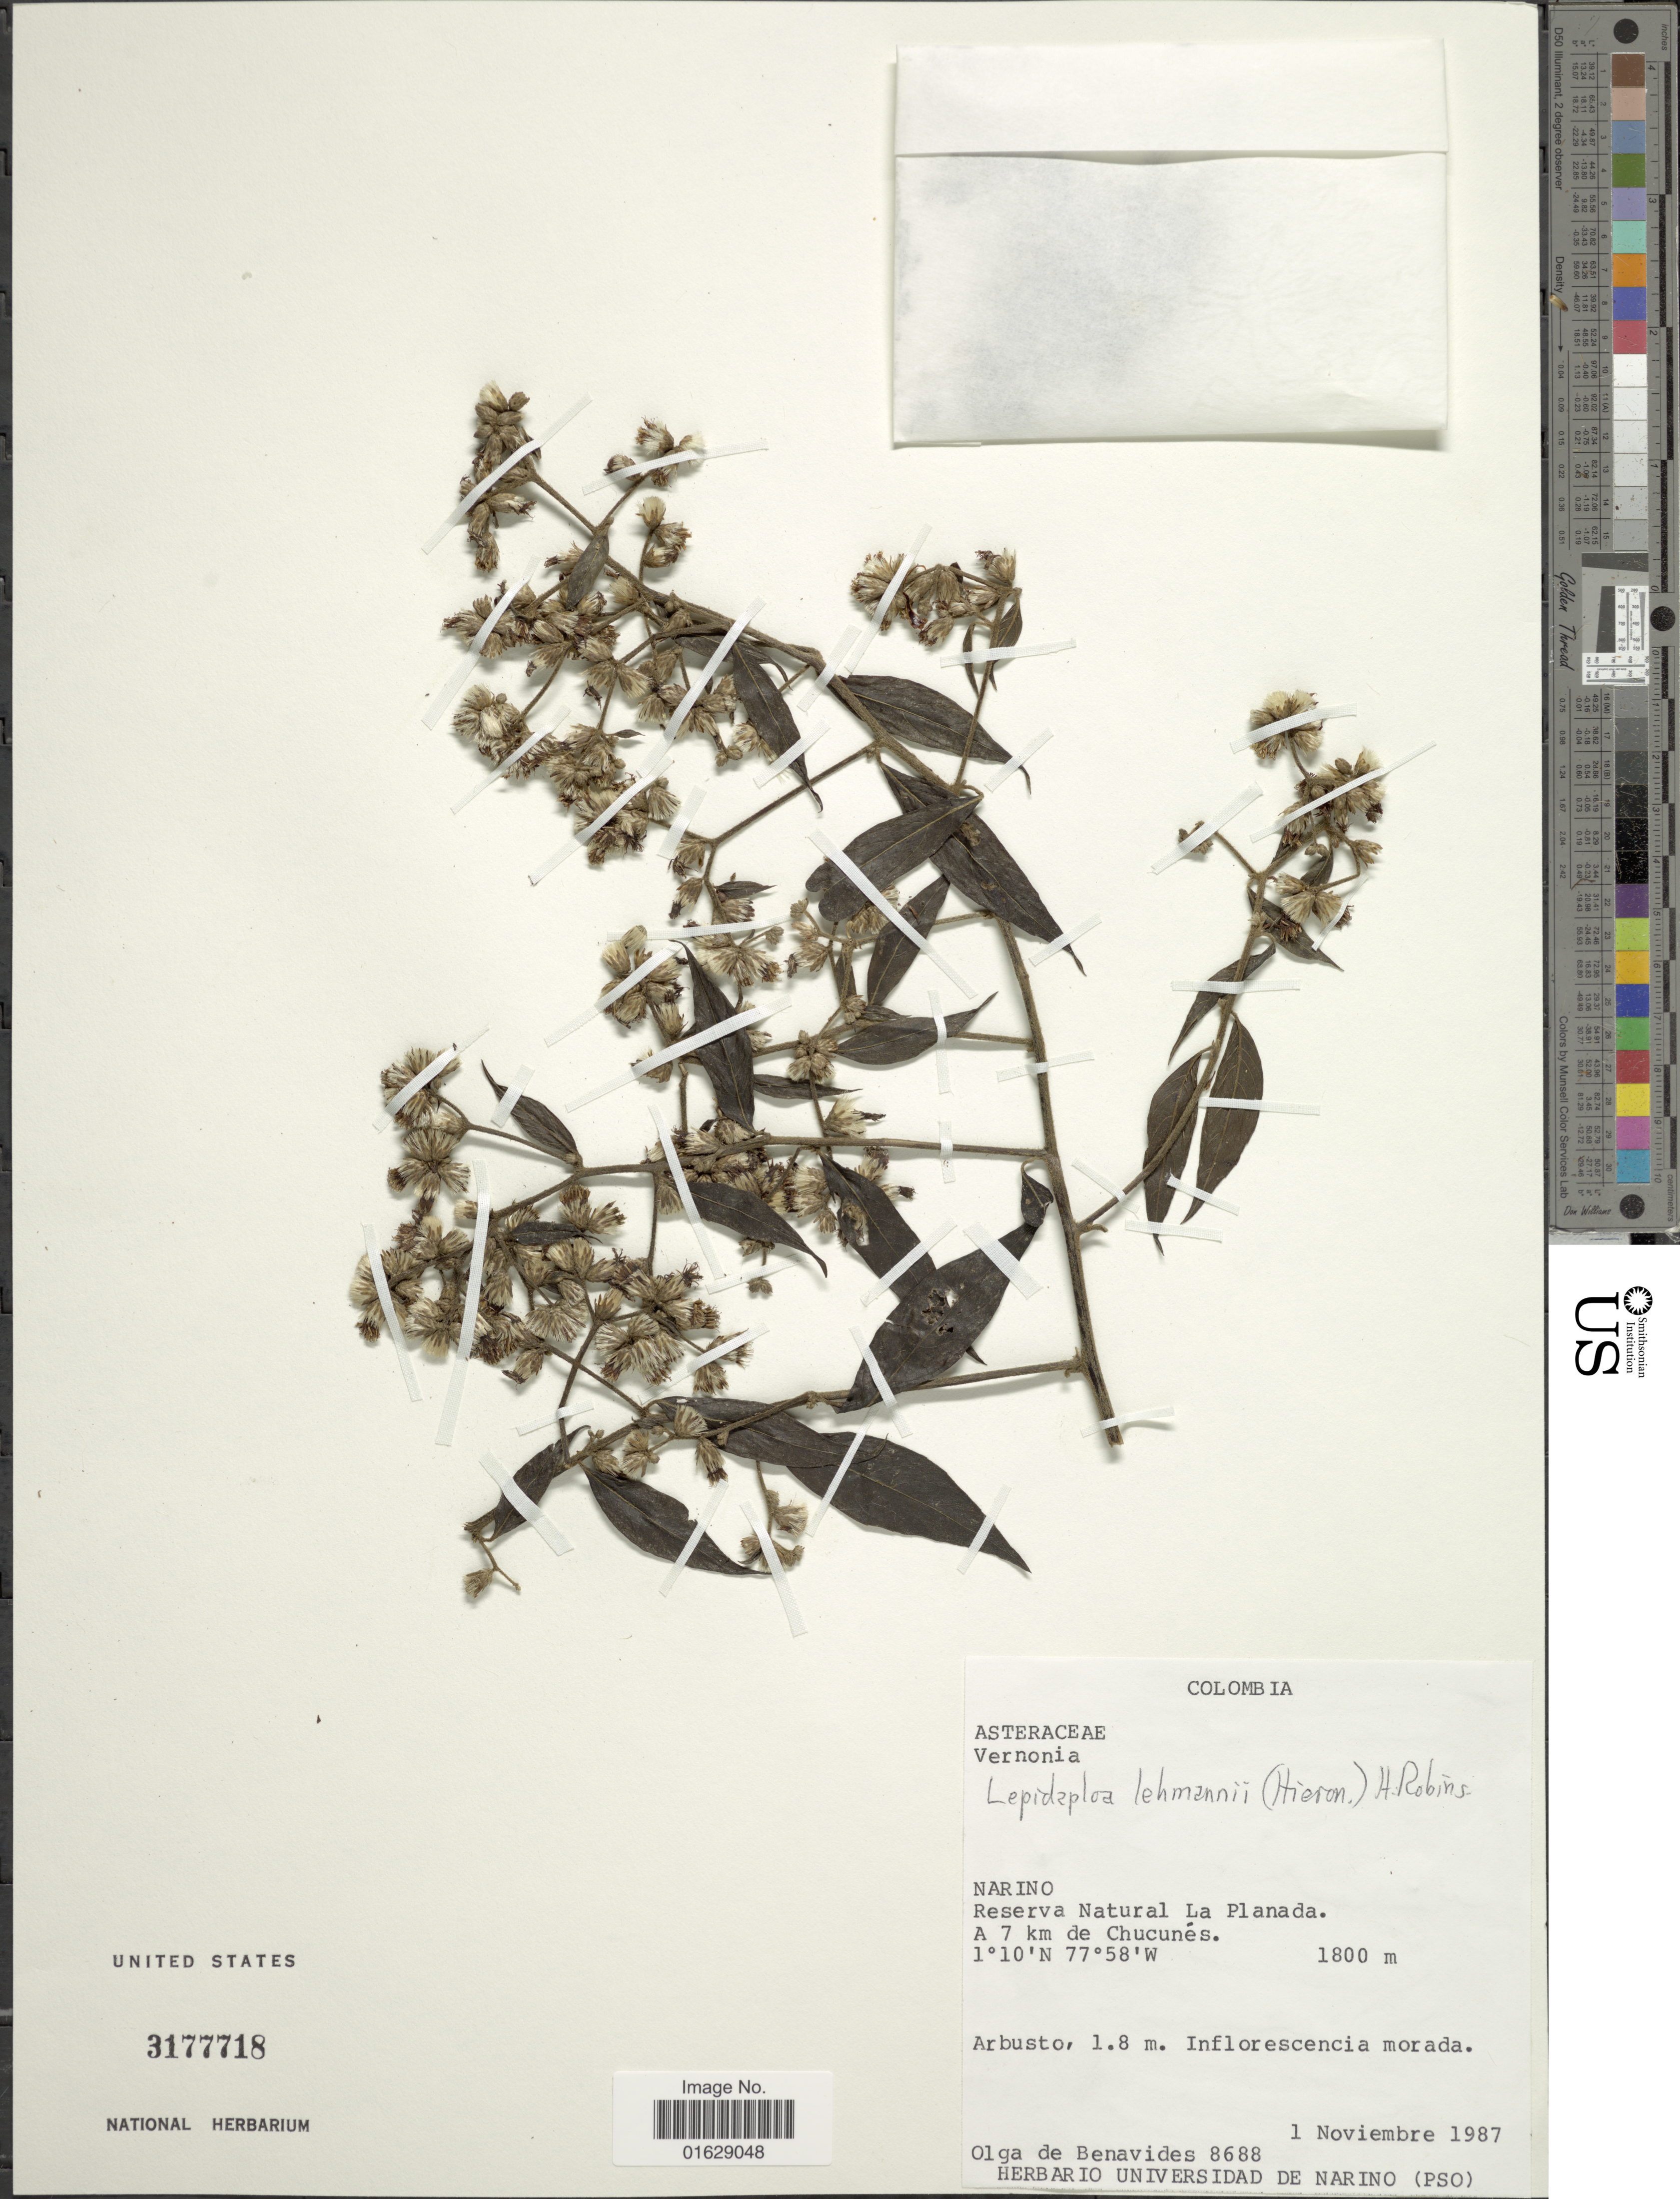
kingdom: Plantae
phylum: Tracheophyta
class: Magnoliopsida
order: Asterales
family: Asteraceae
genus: Lepidaploa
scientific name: Lepidaploa lehmannii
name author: (Hieron.) H. Rob.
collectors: Olga S. de Benavides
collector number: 8688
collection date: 1987-11-01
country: Colombia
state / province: Nariño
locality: Reserva Natural La Planada. A 7 km de Chucunes.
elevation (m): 1800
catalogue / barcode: US 3177718